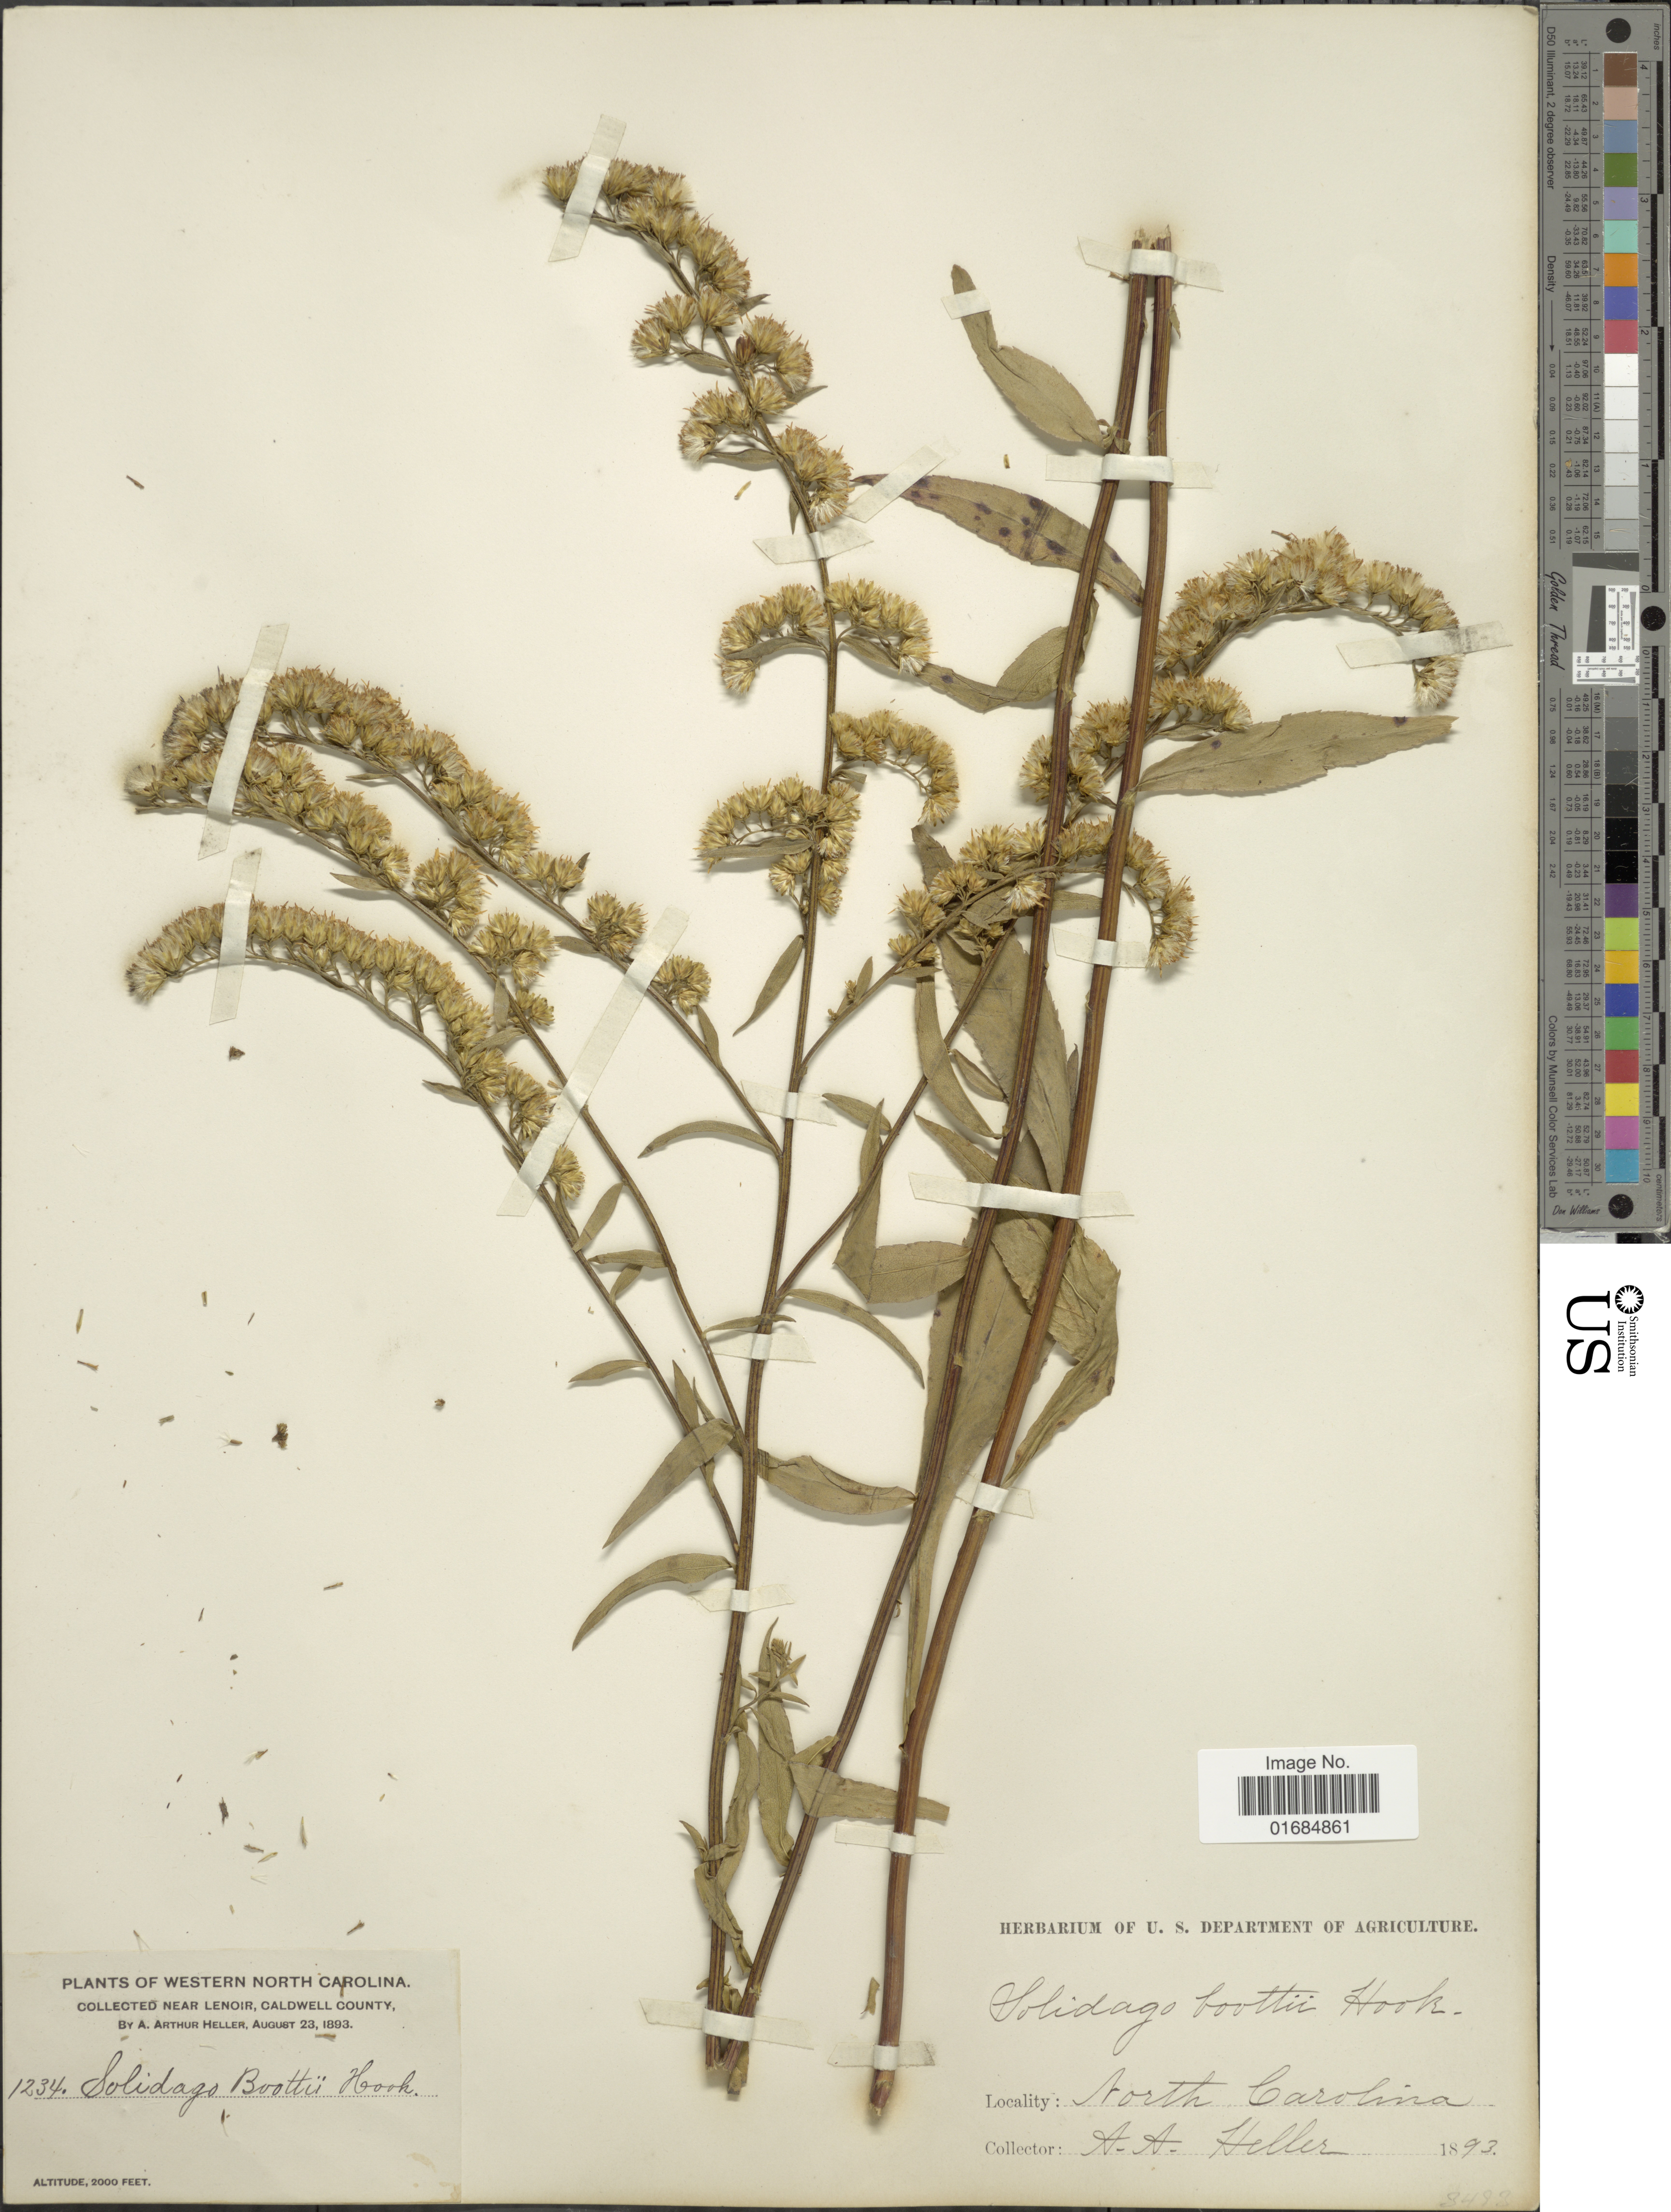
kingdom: Plantae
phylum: Tracheophyta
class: Magnoliopsida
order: Asterales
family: Asteraceae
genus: Solidago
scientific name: Solidago boottii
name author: Hook.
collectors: A. A. Heller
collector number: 1234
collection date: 1893-08-23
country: United States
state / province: North Carolina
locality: Western North Carolina, Near Lenoir, Caldwell County.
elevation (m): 610